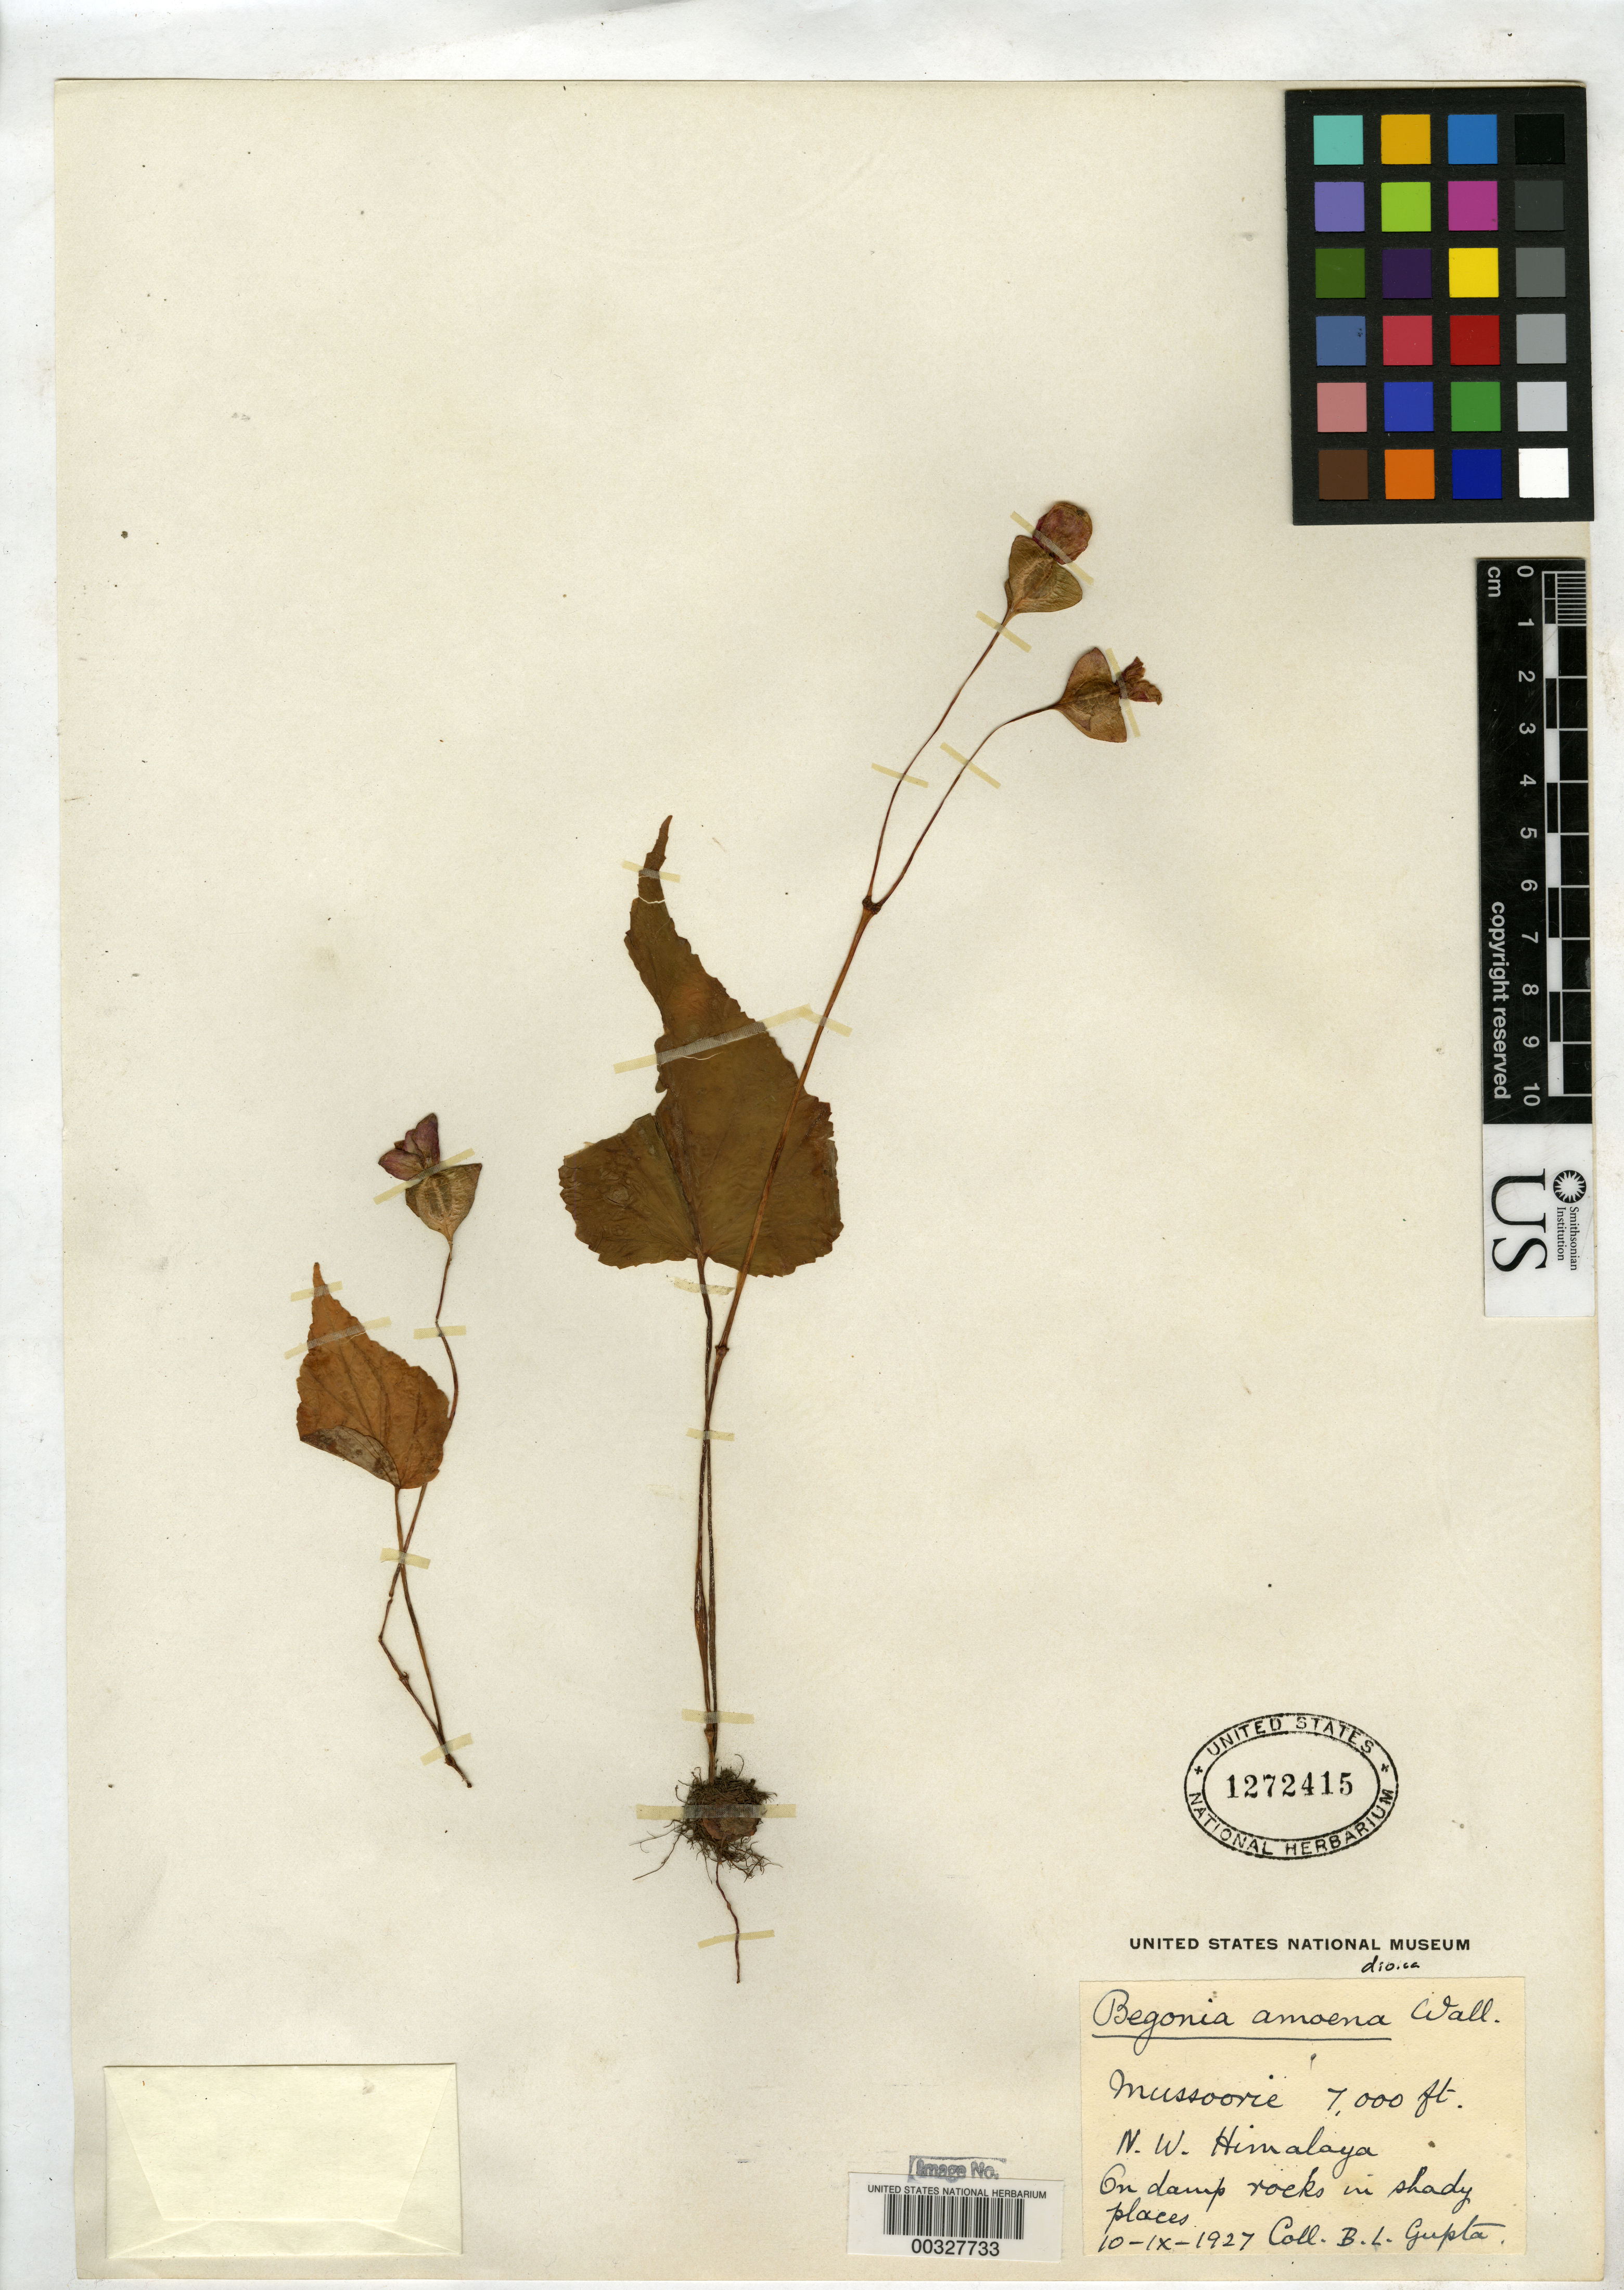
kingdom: Plantae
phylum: Tracheophyta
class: Magnoliopsida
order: Cucurbitales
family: Begoniaceae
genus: Begonia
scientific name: Begonia dioica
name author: Buch.-Ham. ex D. Don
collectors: P. Gupter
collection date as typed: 10 Sep 1927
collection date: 1927-09-10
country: India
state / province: Uttar Pradesh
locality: Mussoorie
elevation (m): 2134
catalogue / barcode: US 1272415